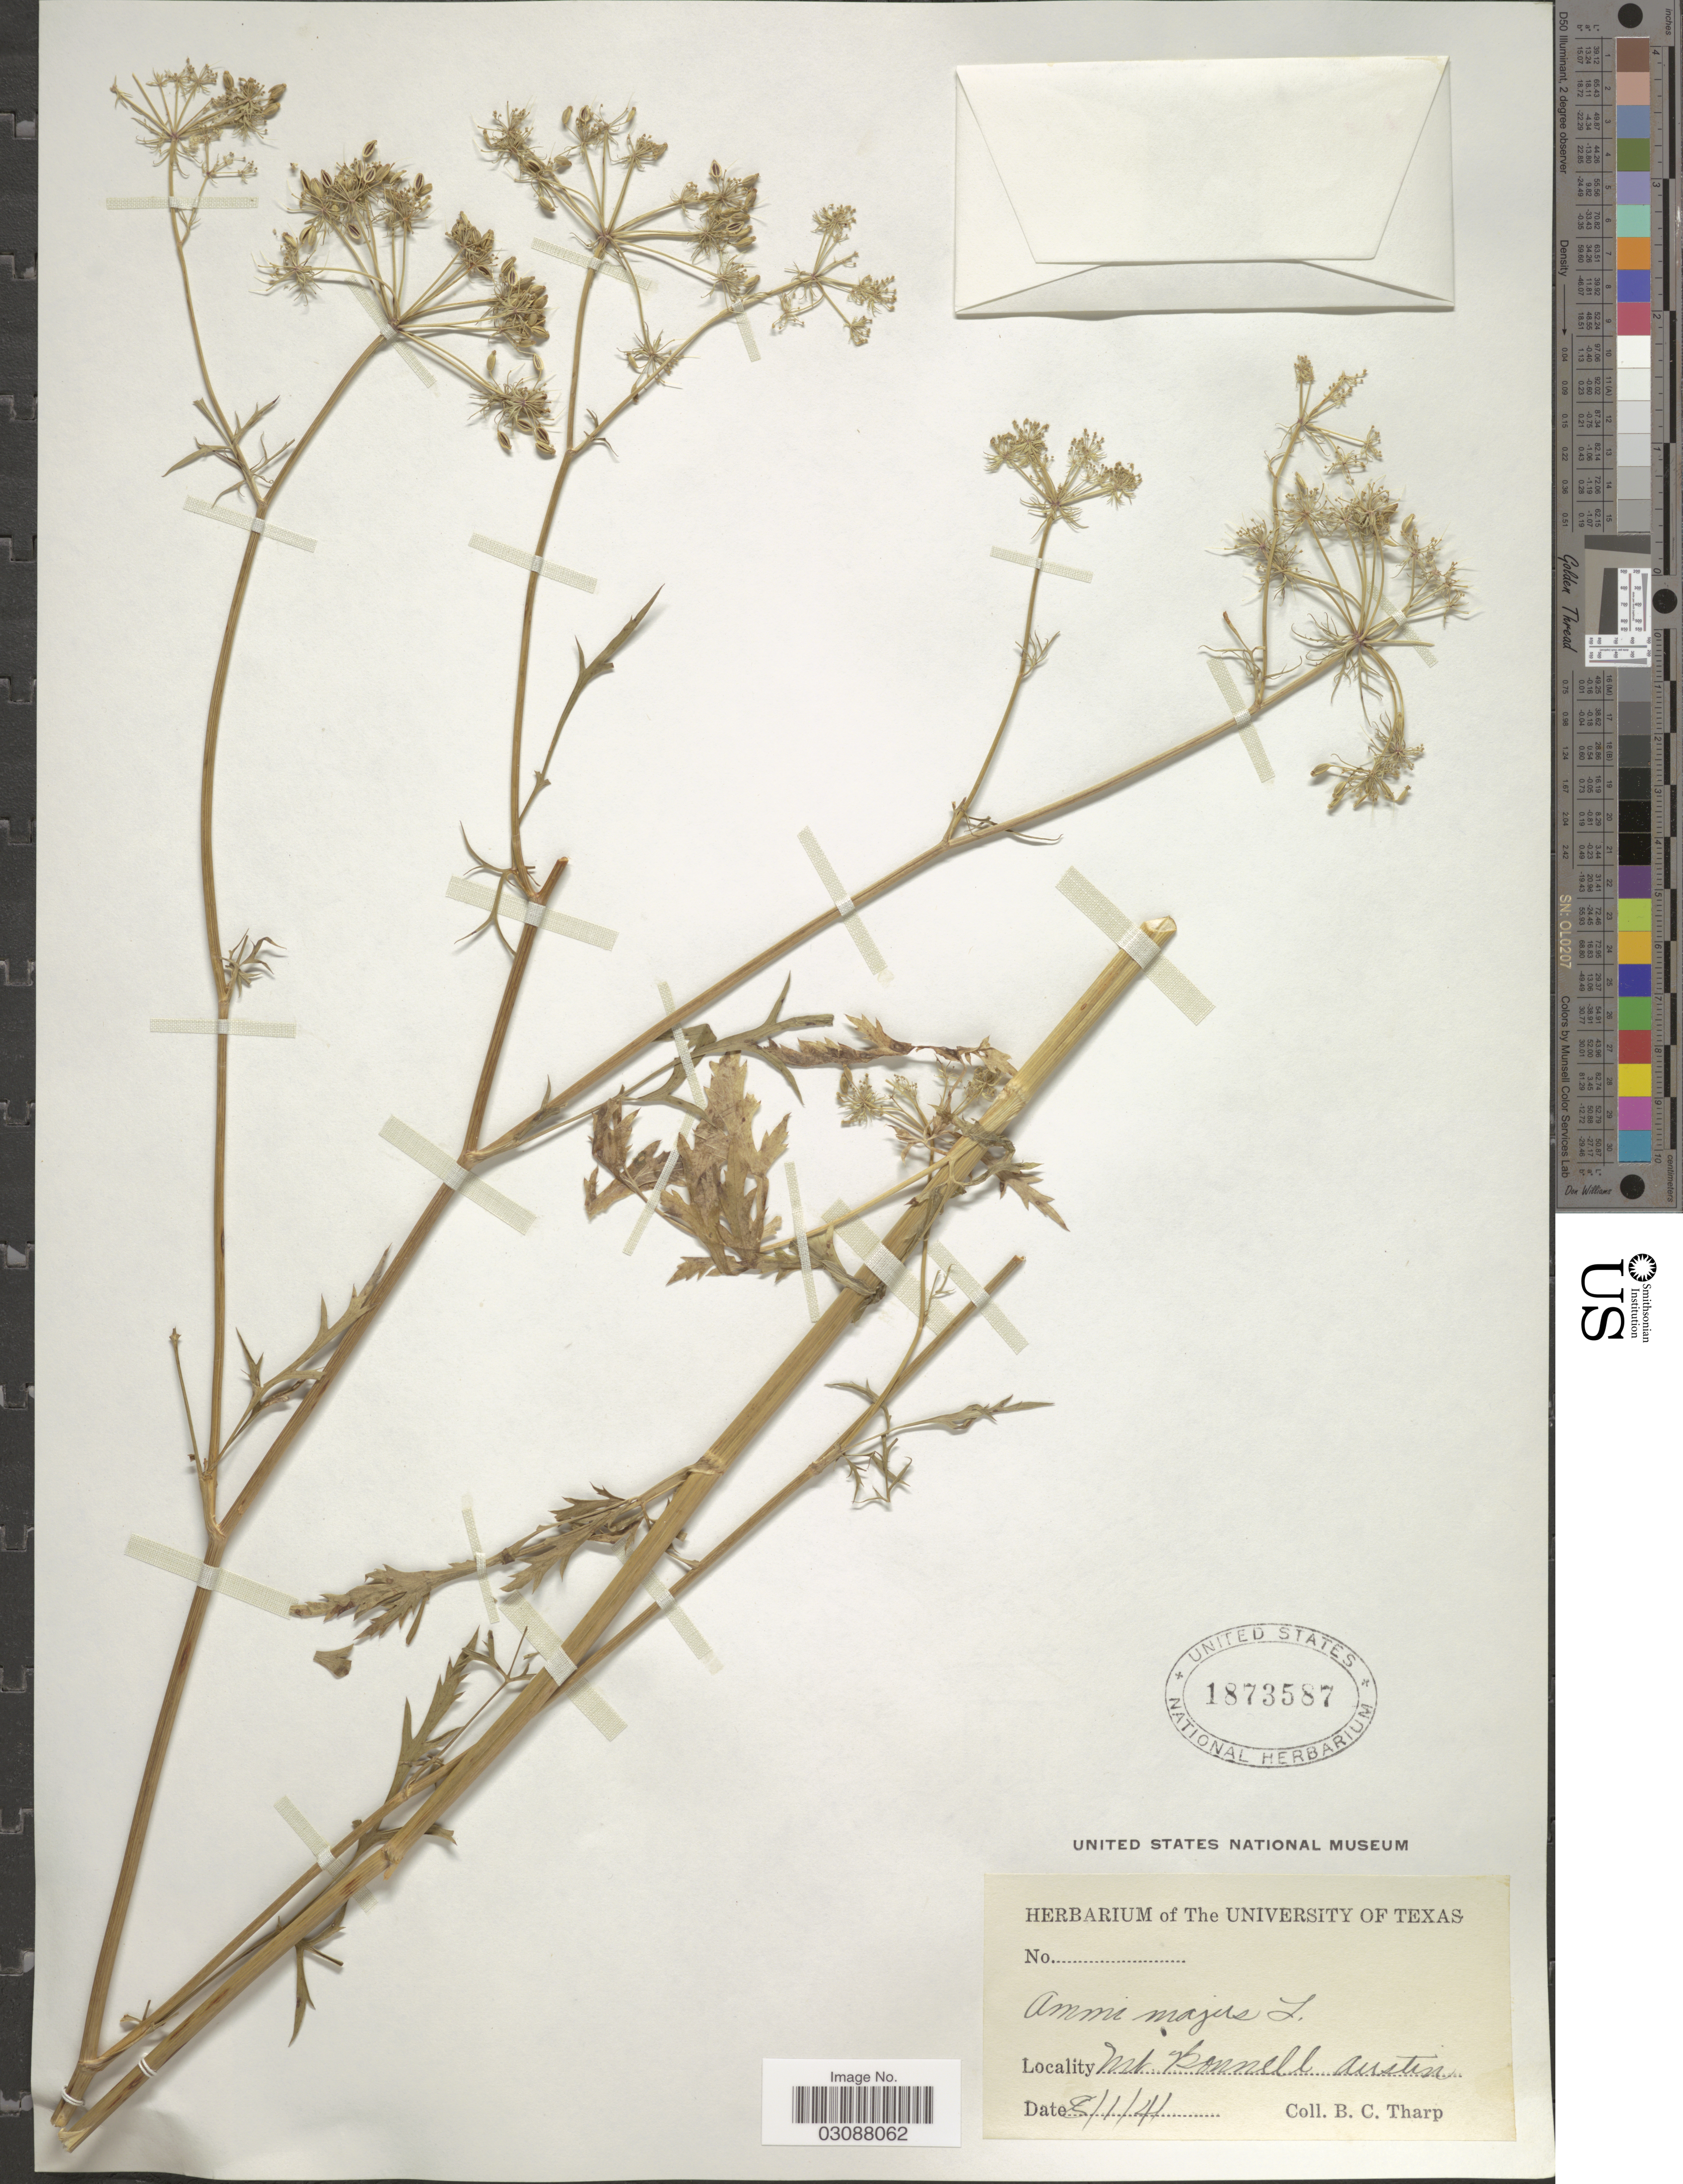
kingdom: Plantae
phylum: Tracheophyta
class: Magnoliopsida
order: Apiales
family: Apiaceae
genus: Eurytaenia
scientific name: Eurytaenia texana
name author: Torr. & A. Gray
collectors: B. C. Tharp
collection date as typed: Transcribed d/m/y: 9/1/41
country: United States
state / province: Texas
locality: Mt Bonnell Austin.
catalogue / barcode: US 1873587